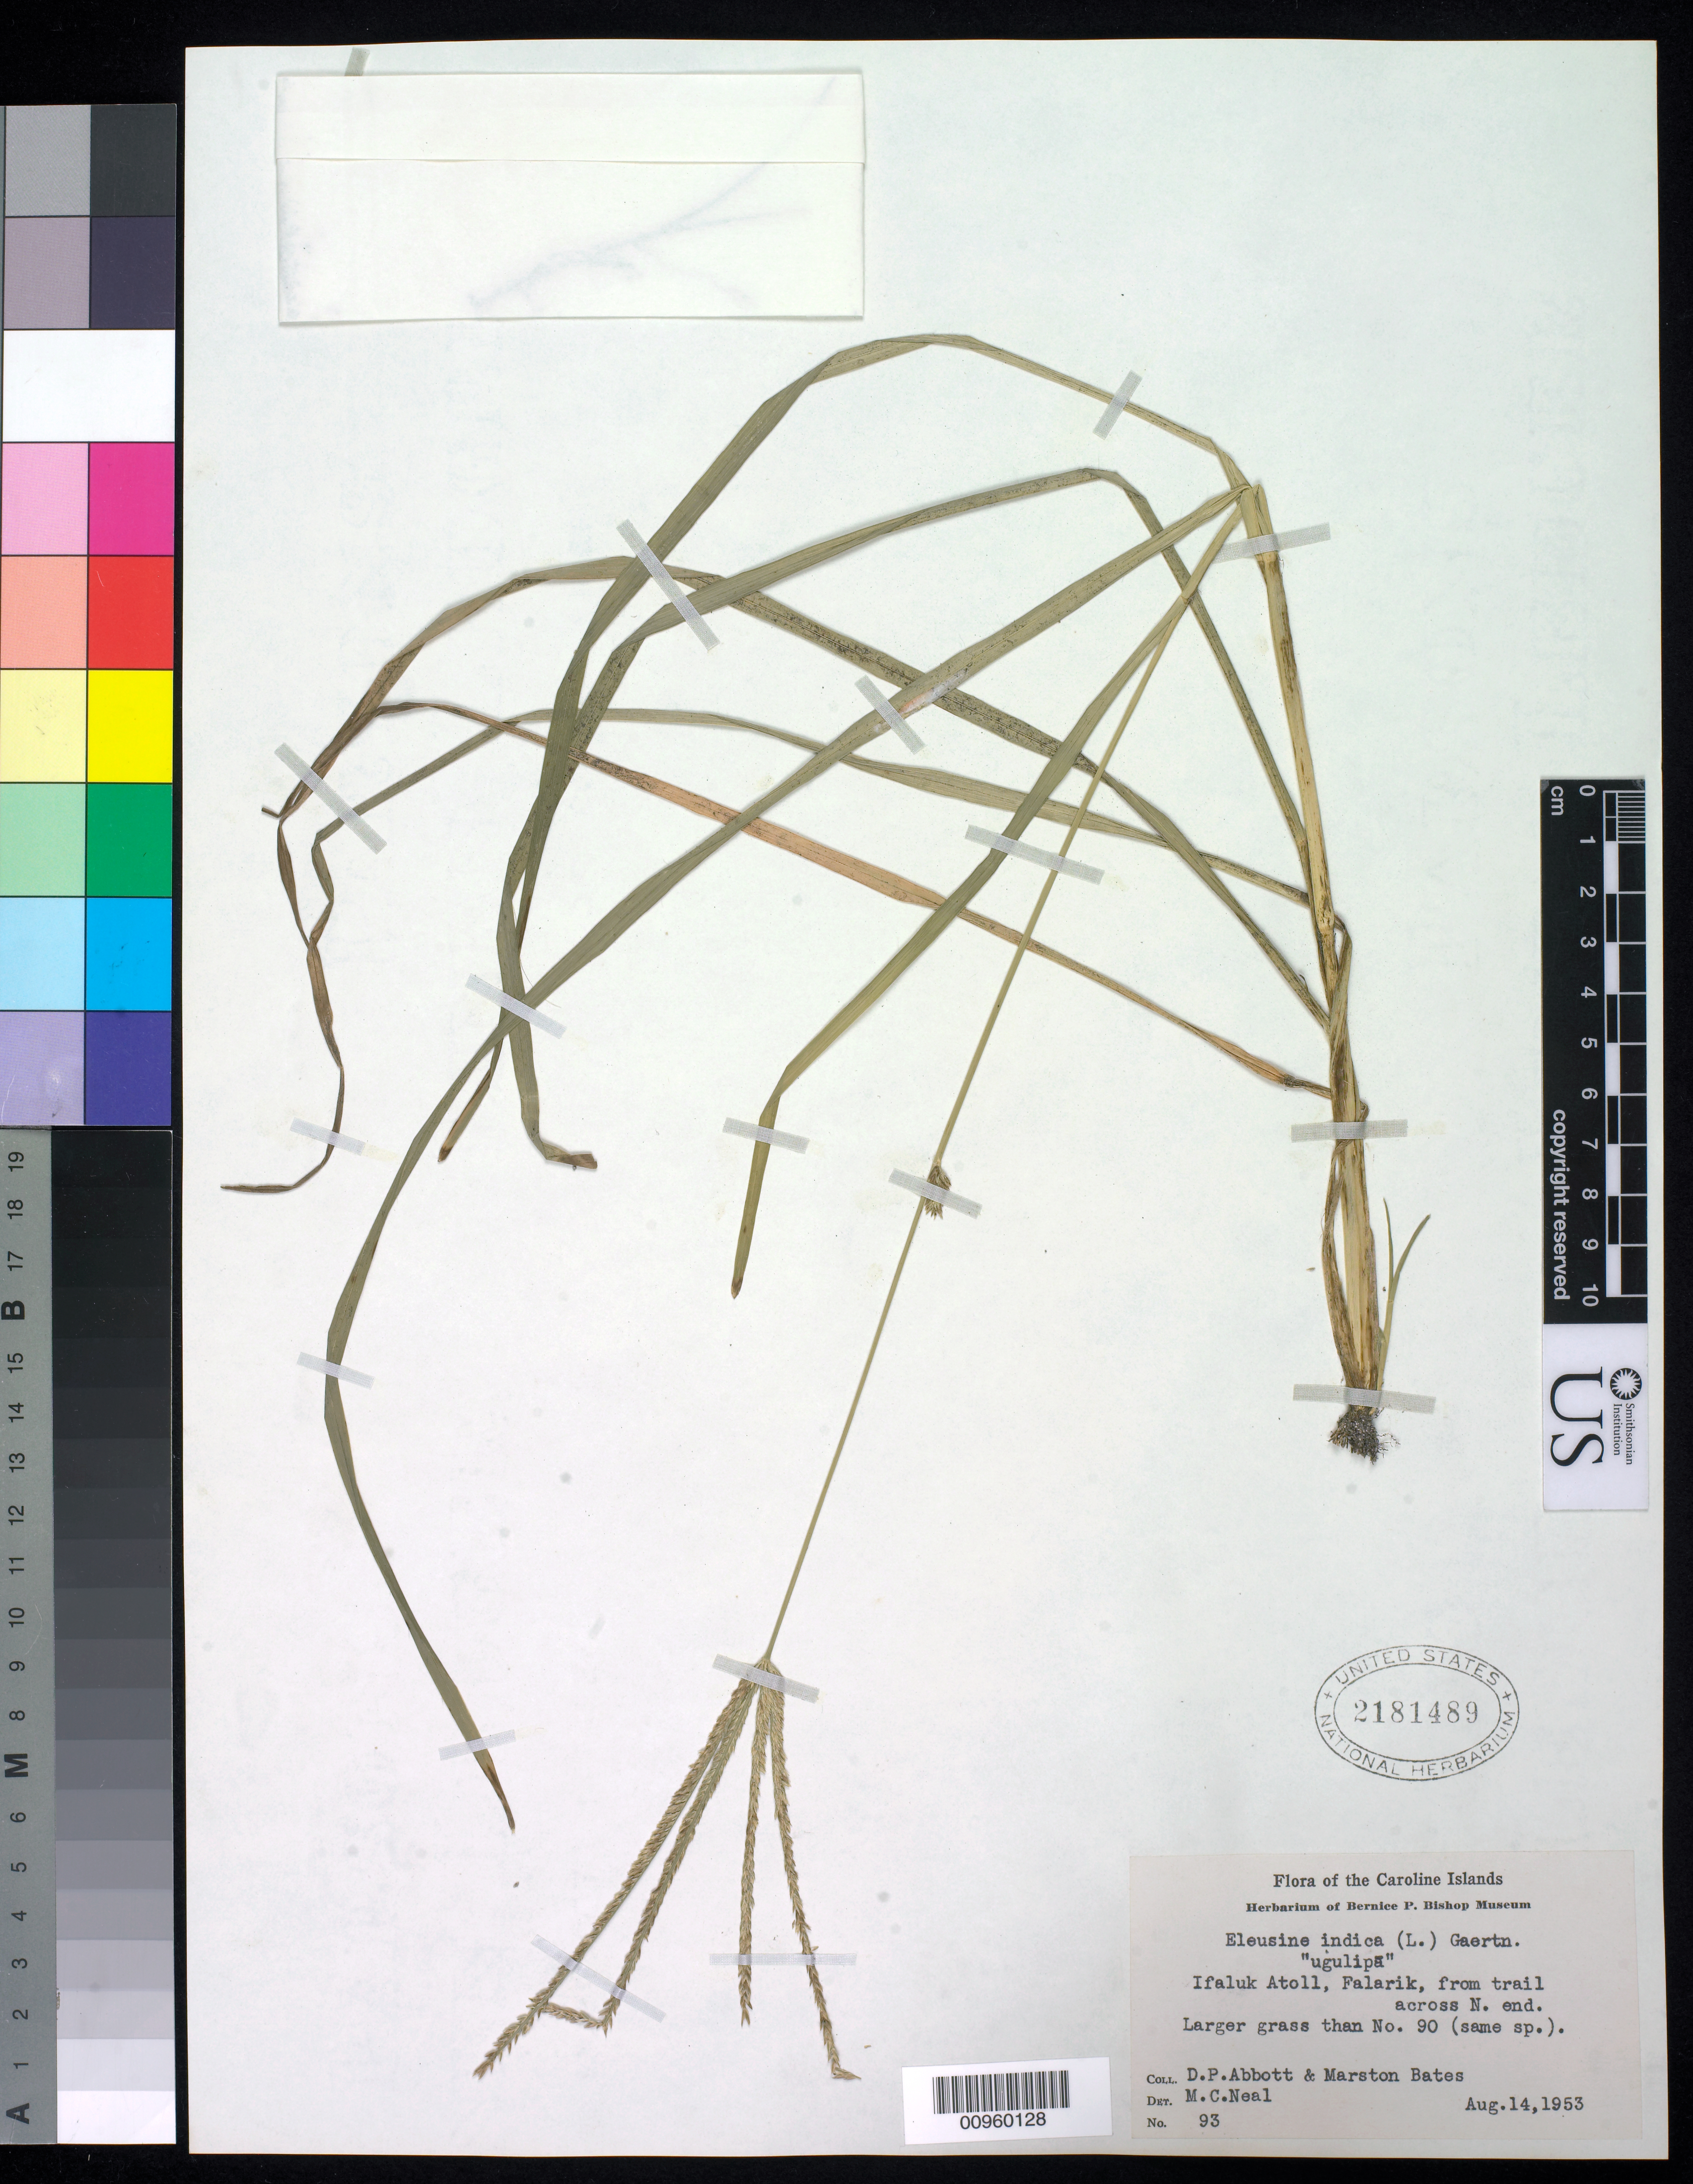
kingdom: Plantae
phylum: Tracheophyta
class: Liliopsida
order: Poales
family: Poaceae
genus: Eleusine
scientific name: Eleusine indica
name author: (L.) Gaertn.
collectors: D. P. Abbott & G. Bates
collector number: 93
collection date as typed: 14 Aug 1953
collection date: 1953-08-14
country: Micronesia, Federated States of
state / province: Yap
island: Ifalik (Ifaluk) Atoll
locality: Falarik Islet, from trail across north end.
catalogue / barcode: US 2181489